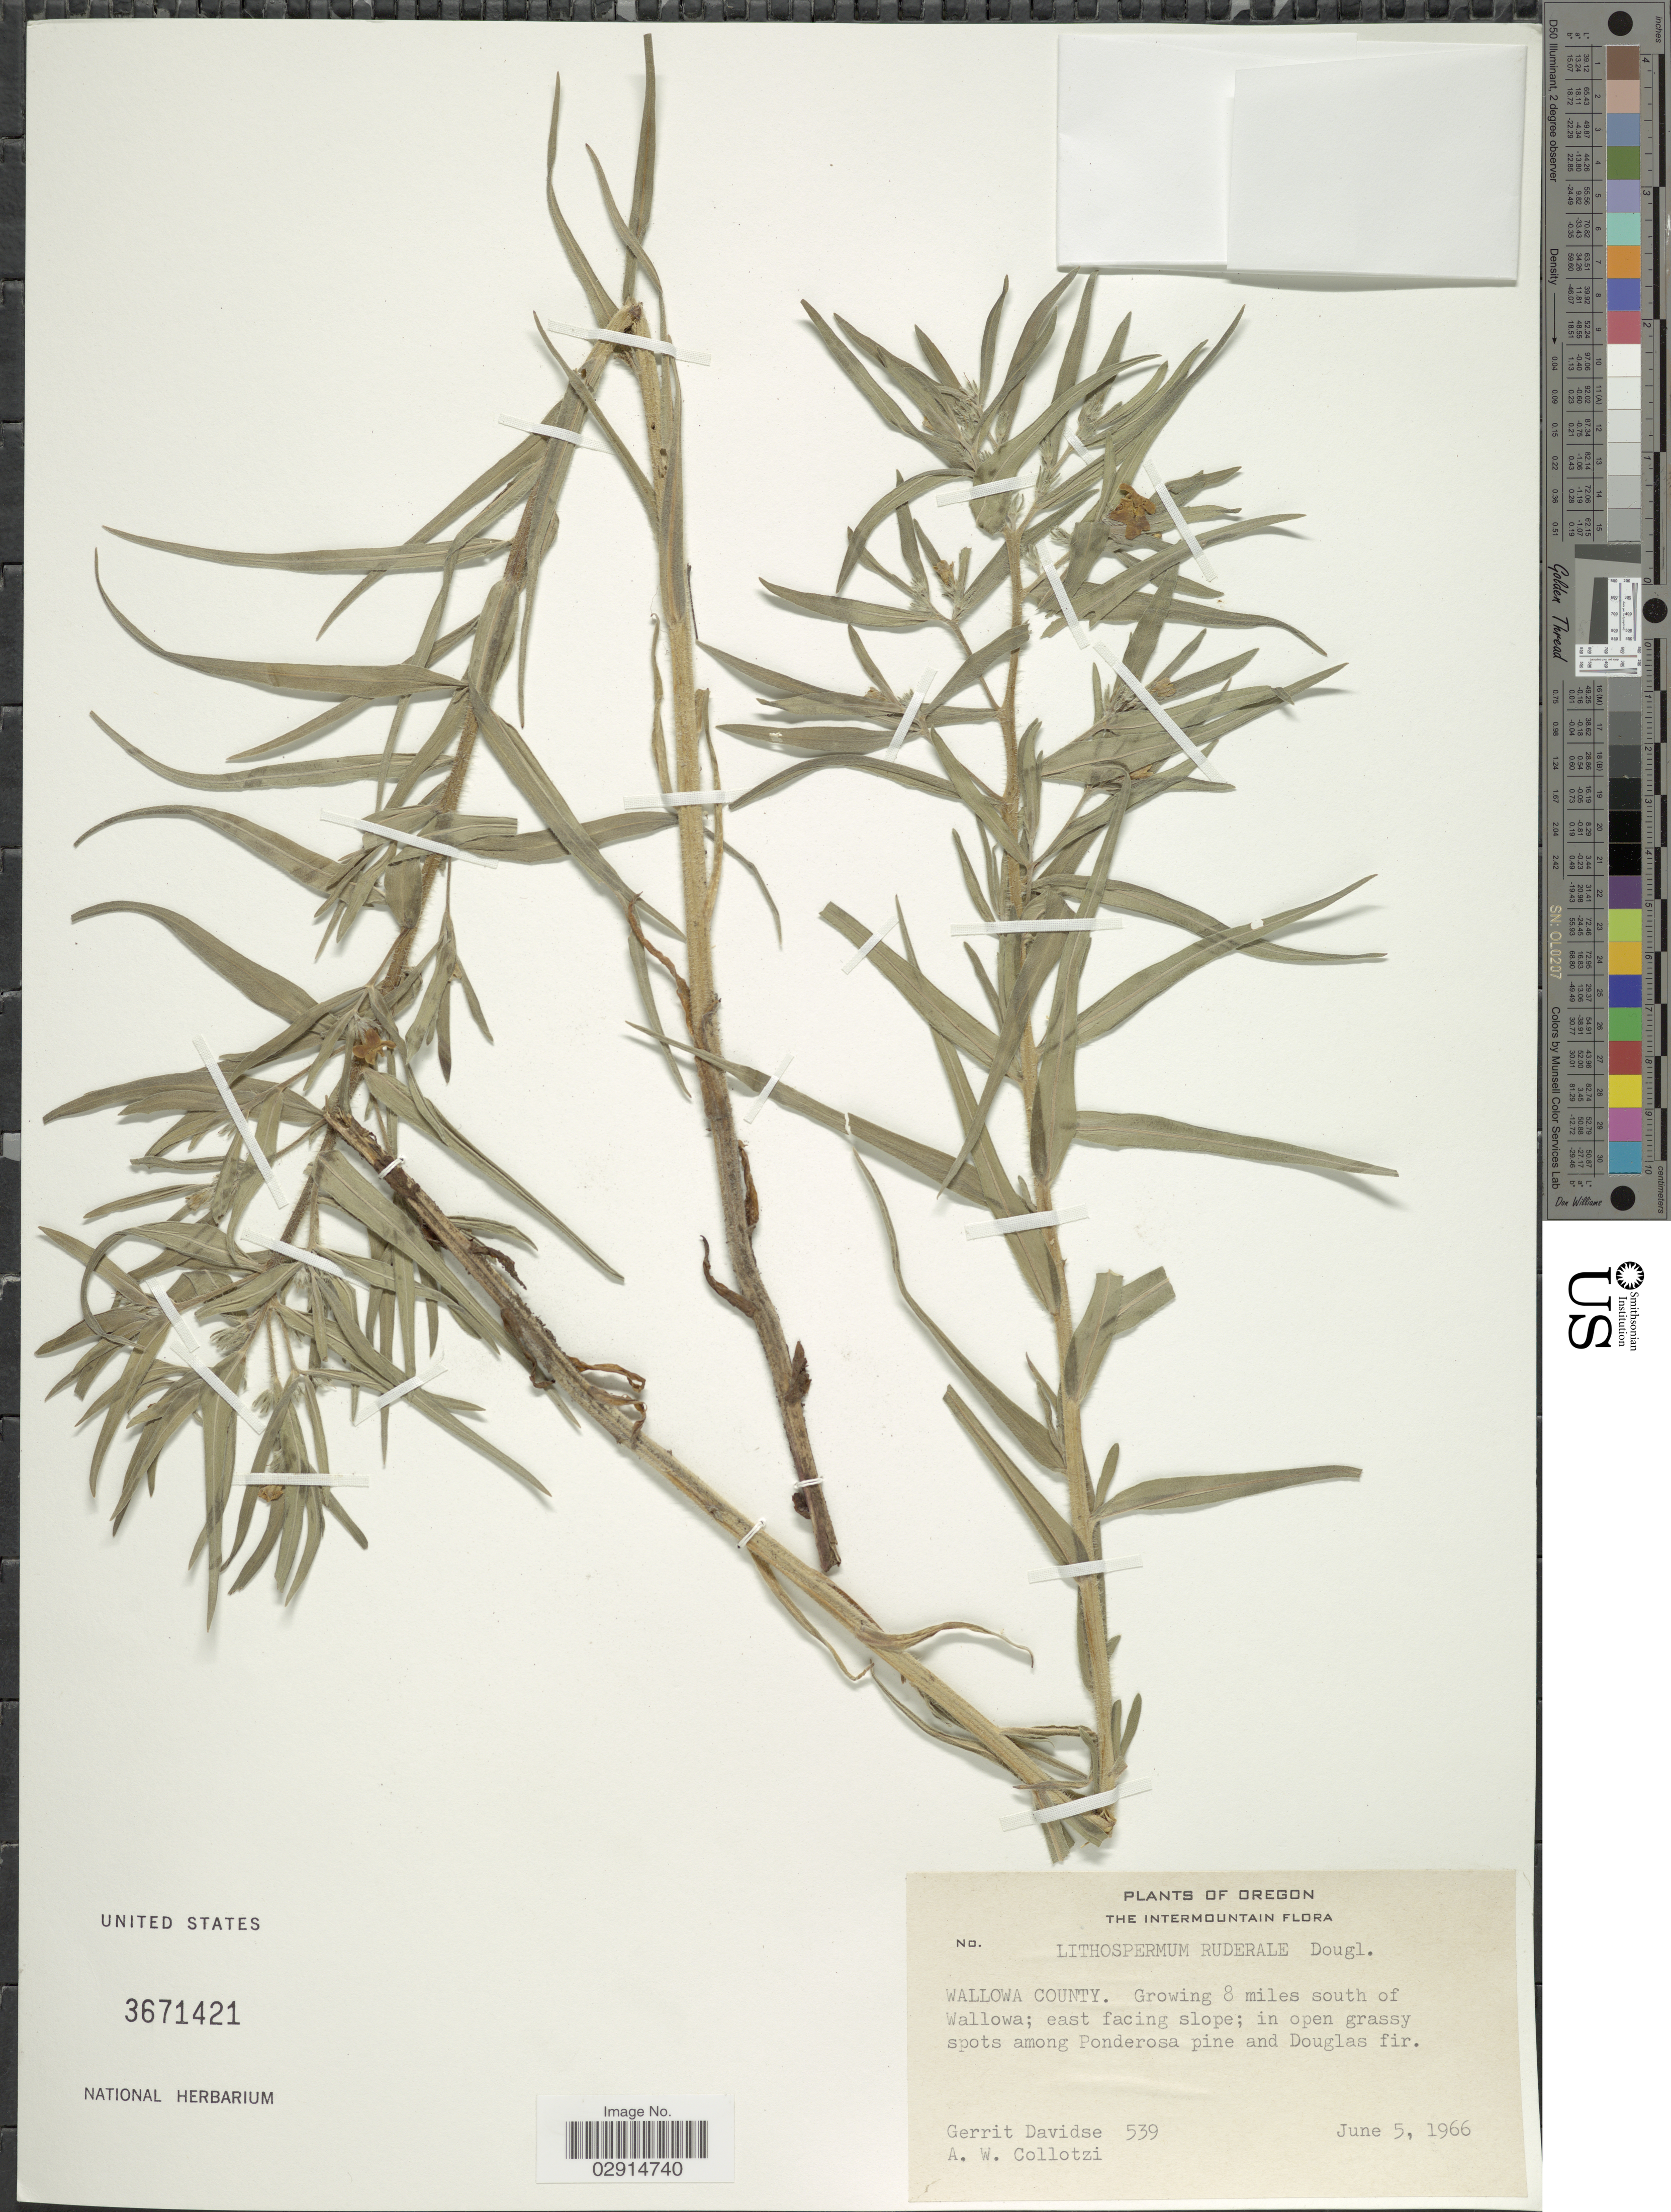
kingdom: Plantae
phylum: Tracheophyta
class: Magnoliopsida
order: Boraginales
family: Boraginaceae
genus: Lithospermum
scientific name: Lithospermum ruderale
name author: Douglas ex Lehm.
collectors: G. Davidse & A. W. Collotzi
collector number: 539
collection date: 1966-06-05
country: United States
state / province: Oregon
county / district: Wallowa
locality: The Intermountain, Wallowa County, Growing 8 miles south of Wallowa, east facing slope.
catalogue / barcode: US 3671421